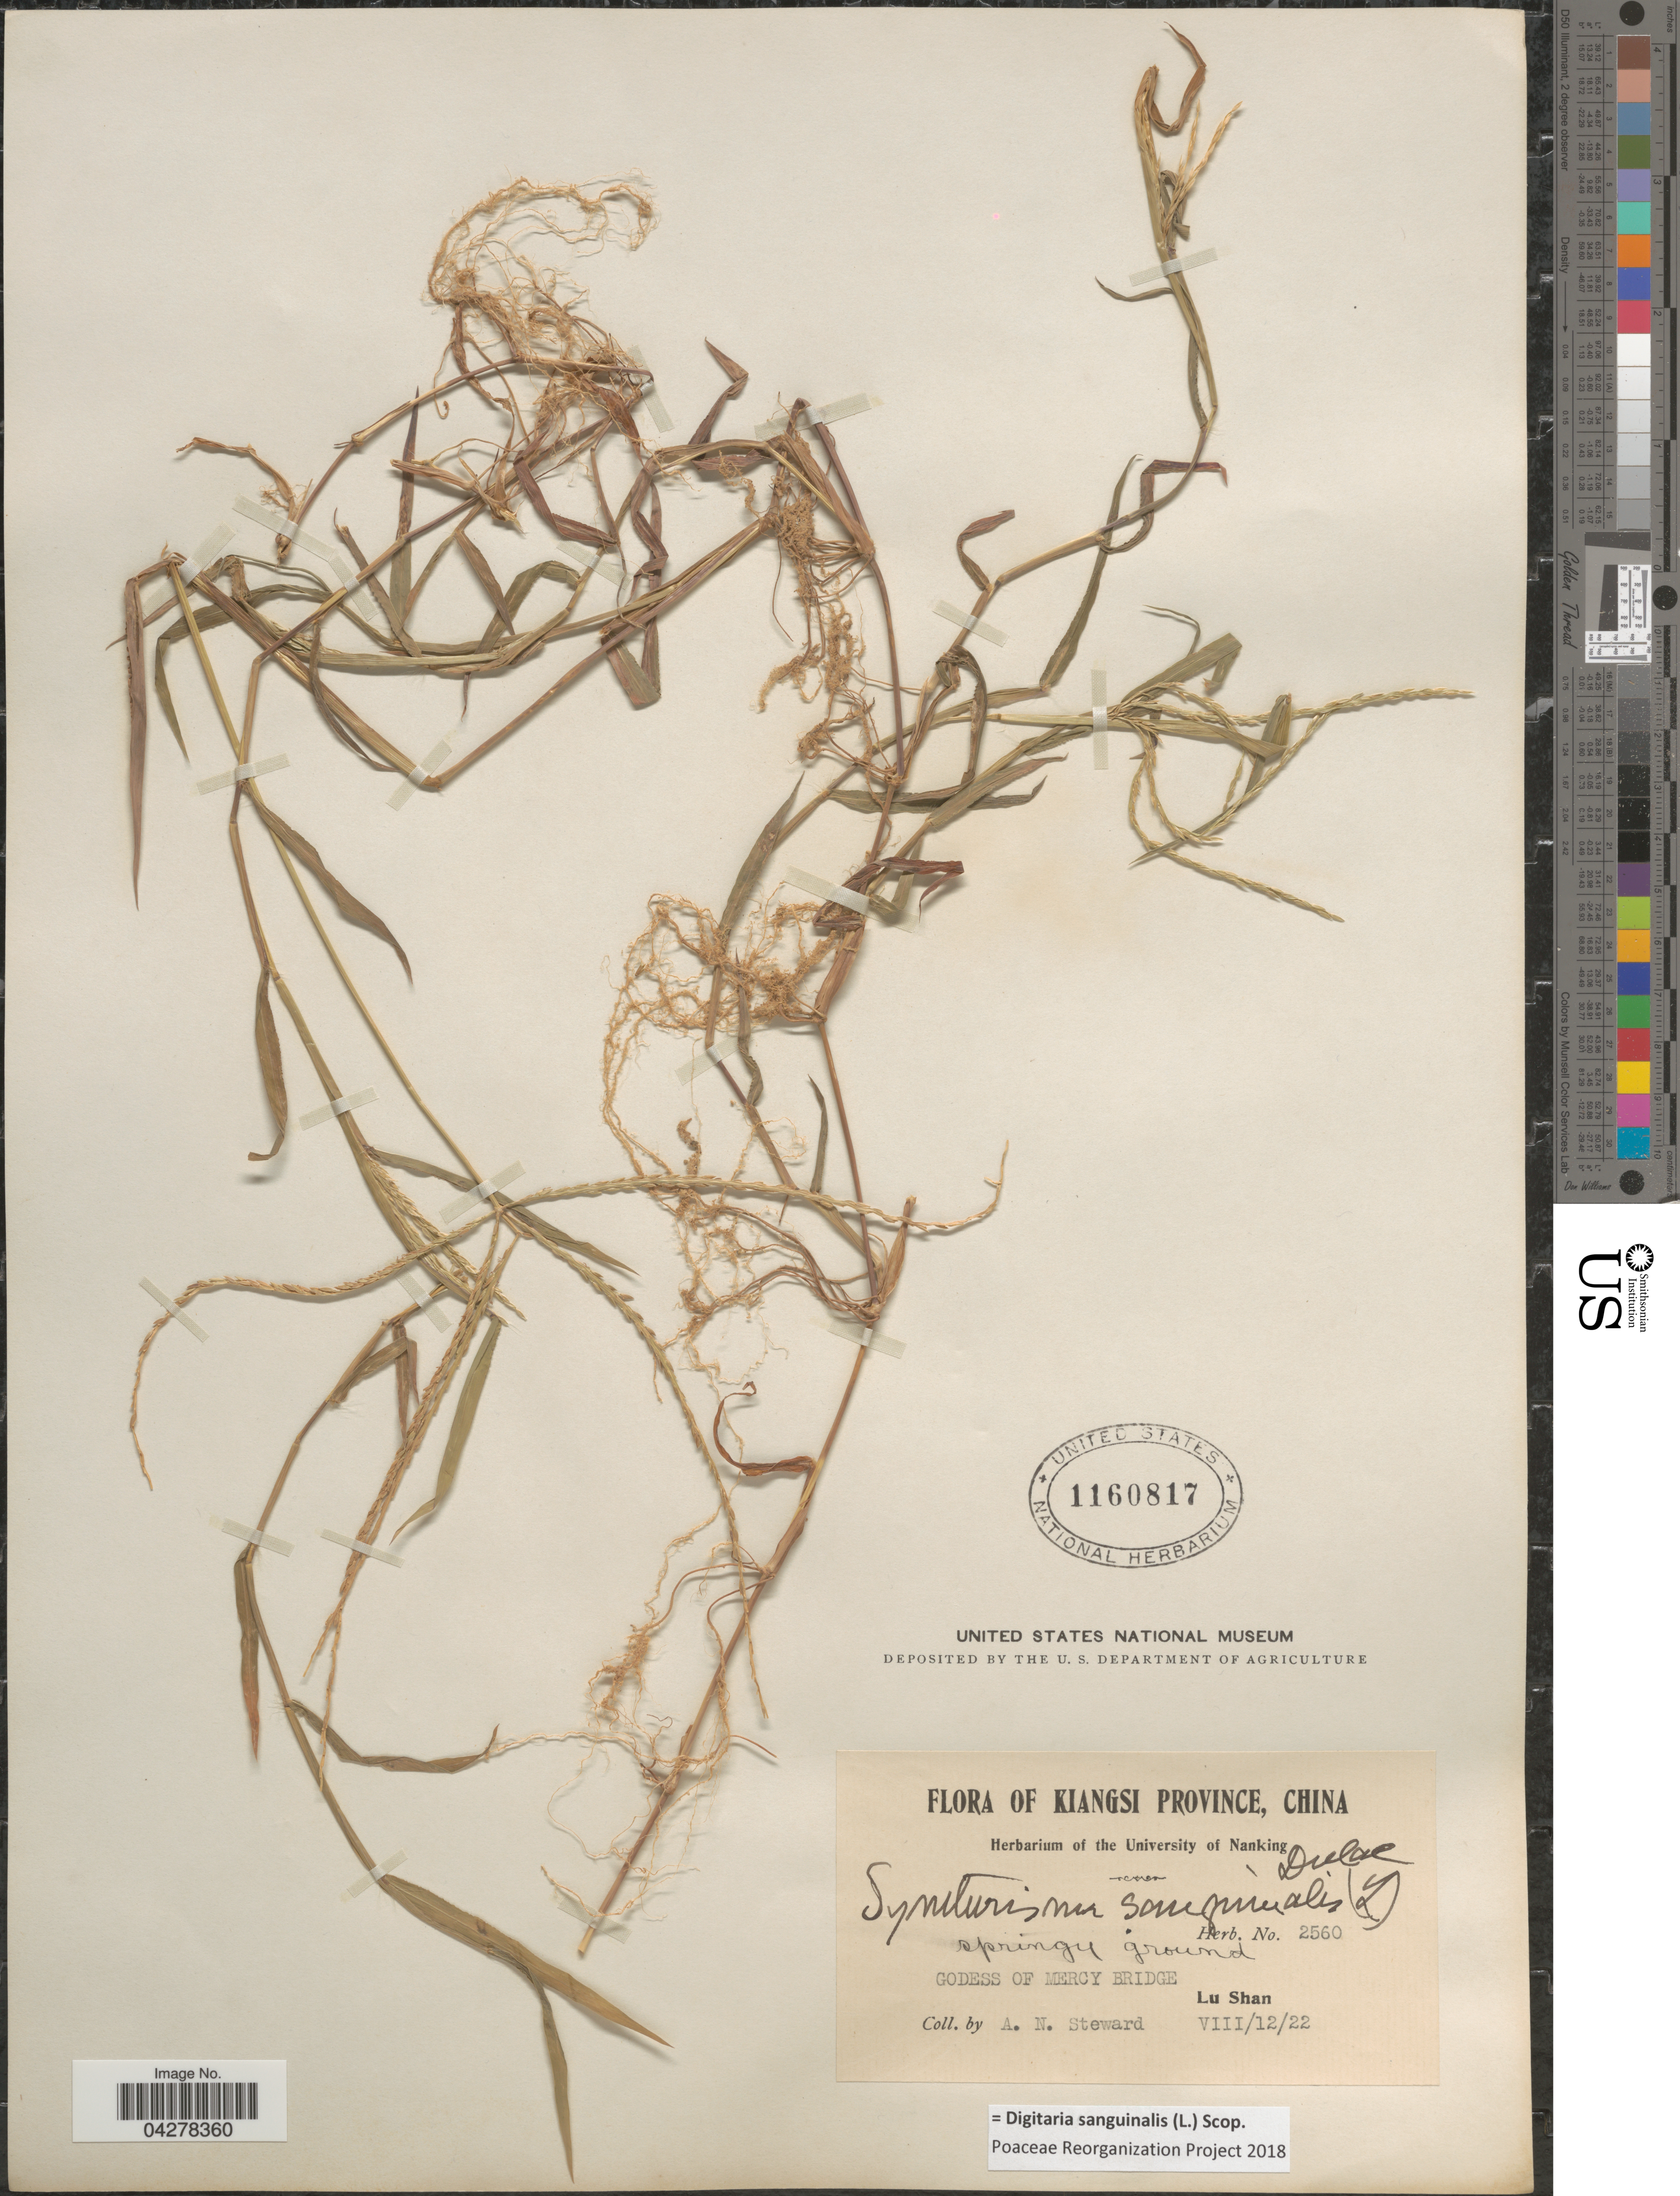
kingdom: Plantae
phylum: Tracheophyta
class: Liliopsida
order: Poales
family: Poaceae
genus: Digitaria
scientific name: Digitaria sanguinalis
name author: (L.) Scop.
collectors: A. N. Steward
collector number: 2560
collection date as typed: Transcribed d/m/y: 12/8/22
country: China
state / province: Jiangxi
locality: Kiangsi Province. Springy ground. Godess of Mercy Bridge. Lu Shan.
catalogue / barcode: US 1160817